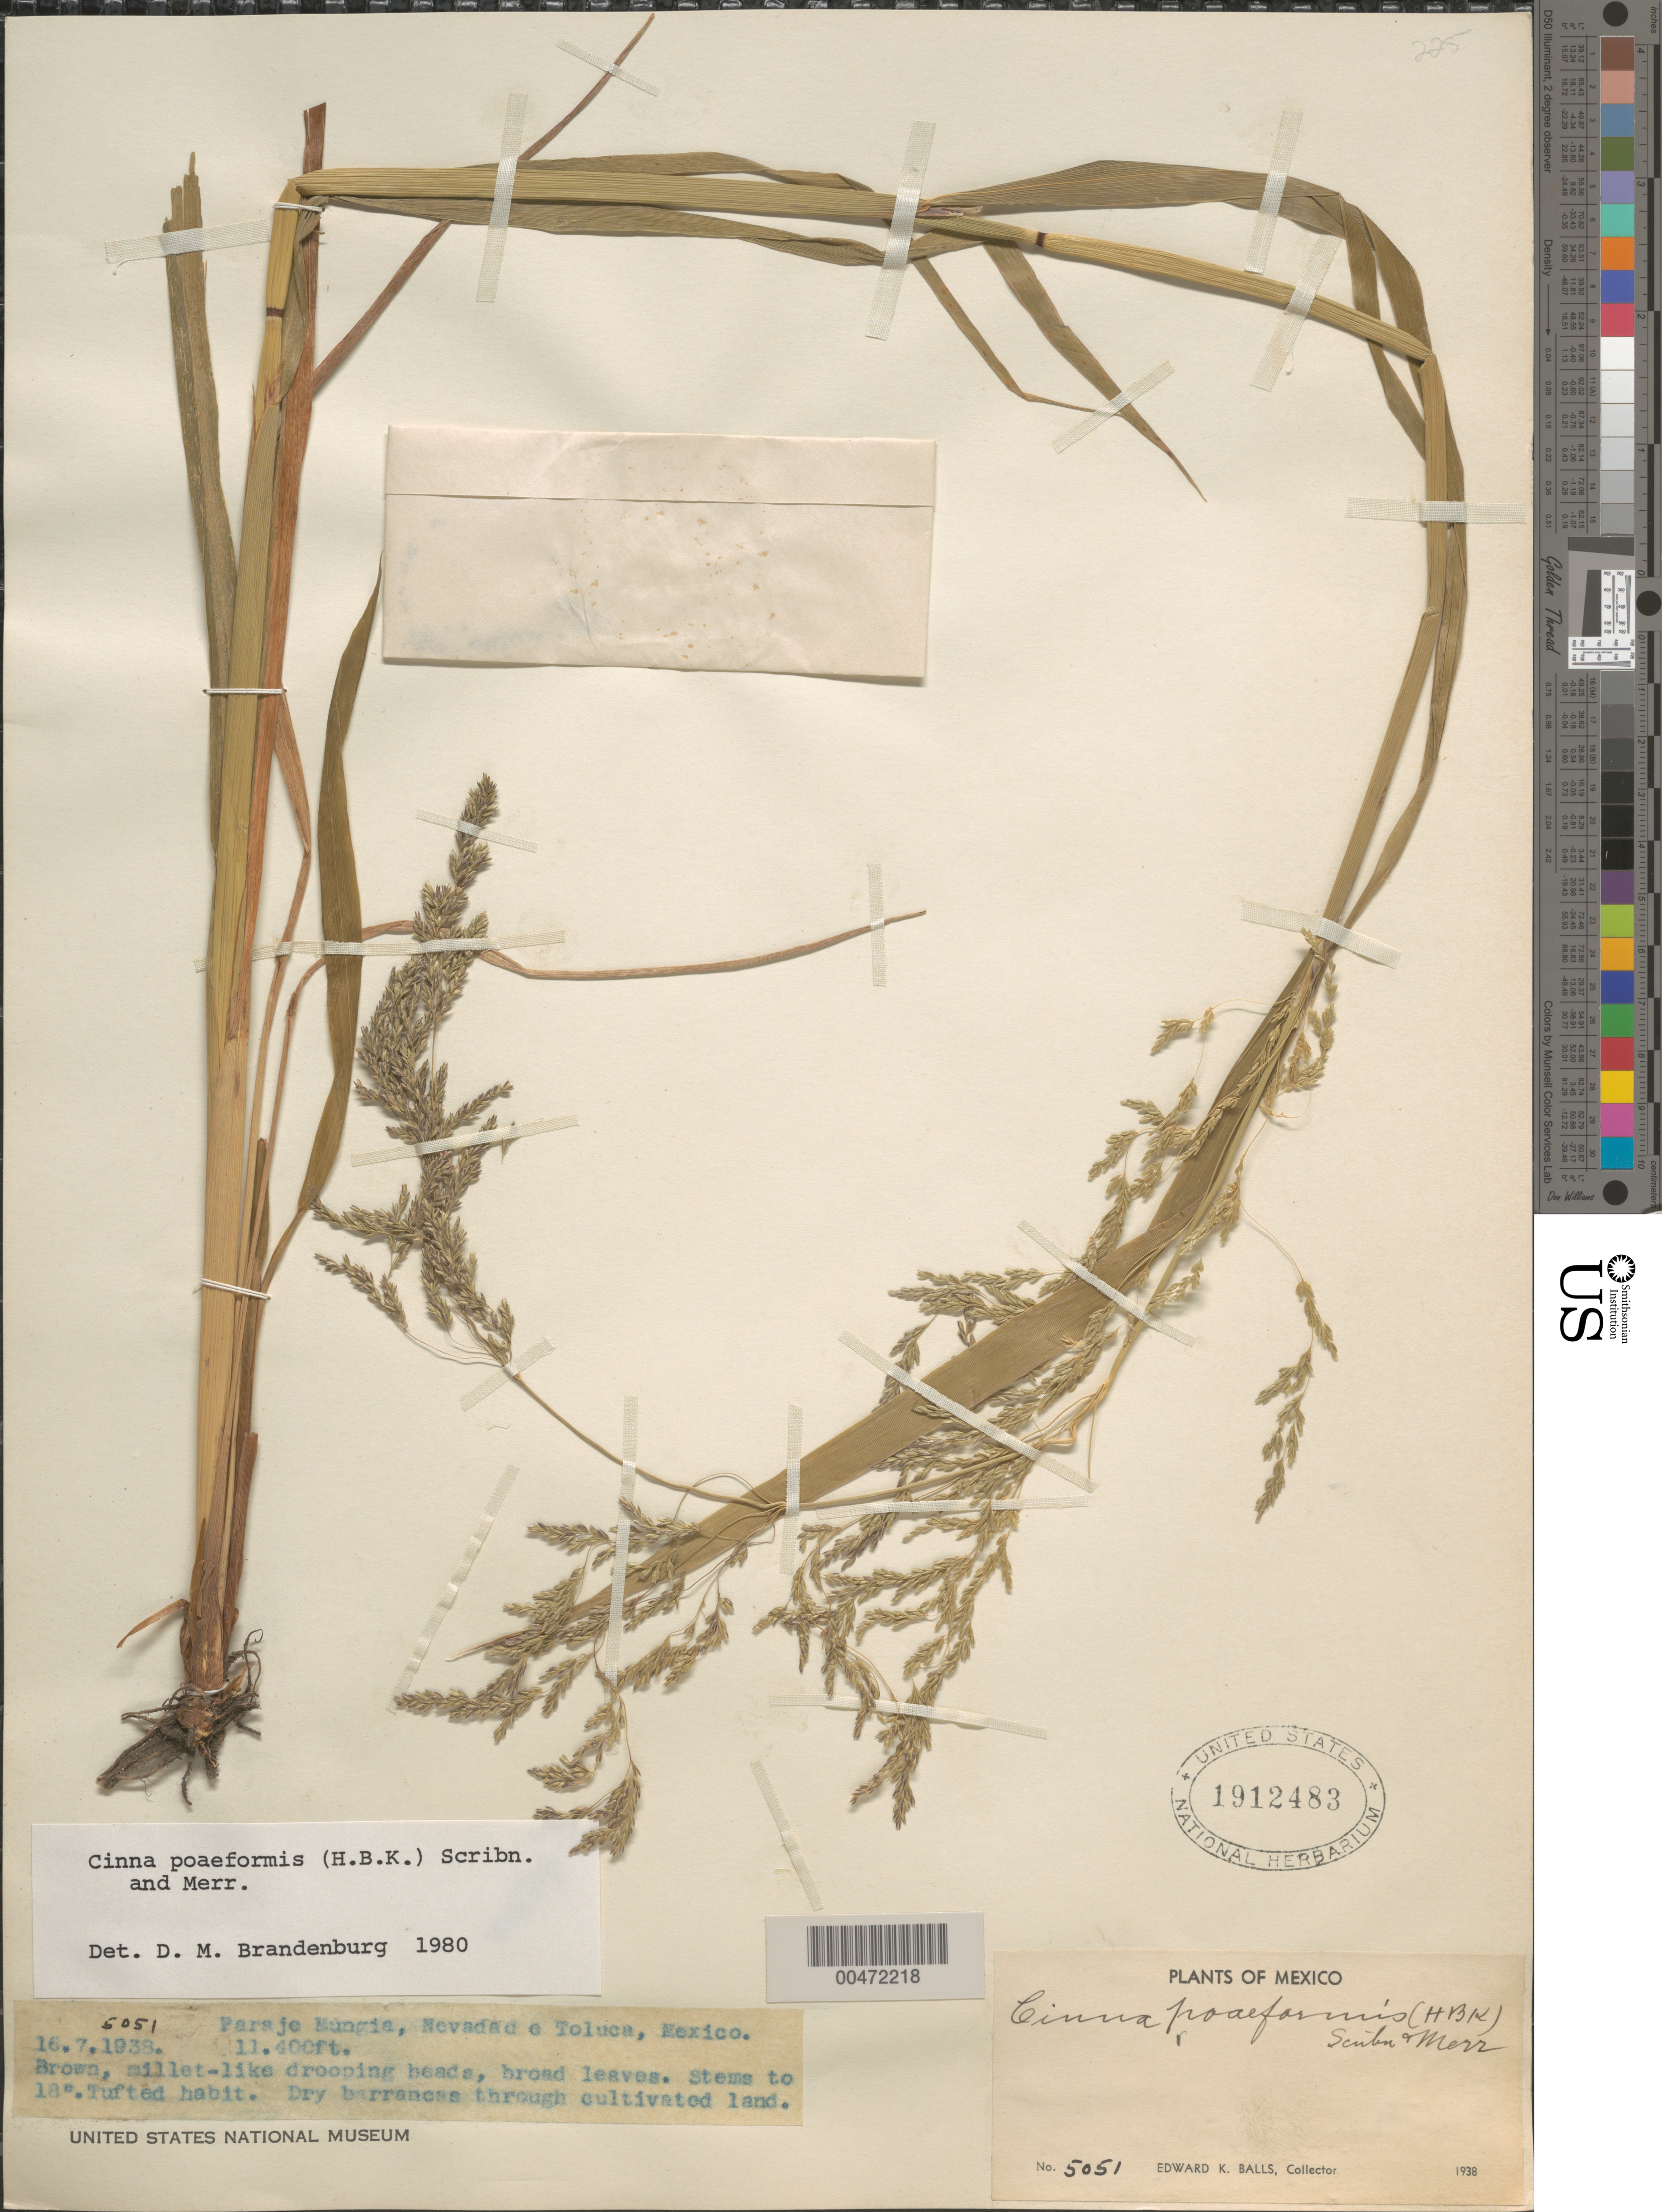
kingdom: Plantae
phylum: Tracheophyta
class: Liliopsida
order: Poales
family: Poaceae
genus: Cinna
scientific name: Cinna poiformis (Kunth) Scribn. & Merr.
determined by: Brandenburg, D. M.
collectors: E. K. Balls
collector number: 5051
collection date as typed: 16 Jul 1938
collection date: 1938-07-16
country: Mexico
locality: Paraje Mungia, Nevada de Toluca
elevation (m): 3475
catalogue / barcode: US 1912483